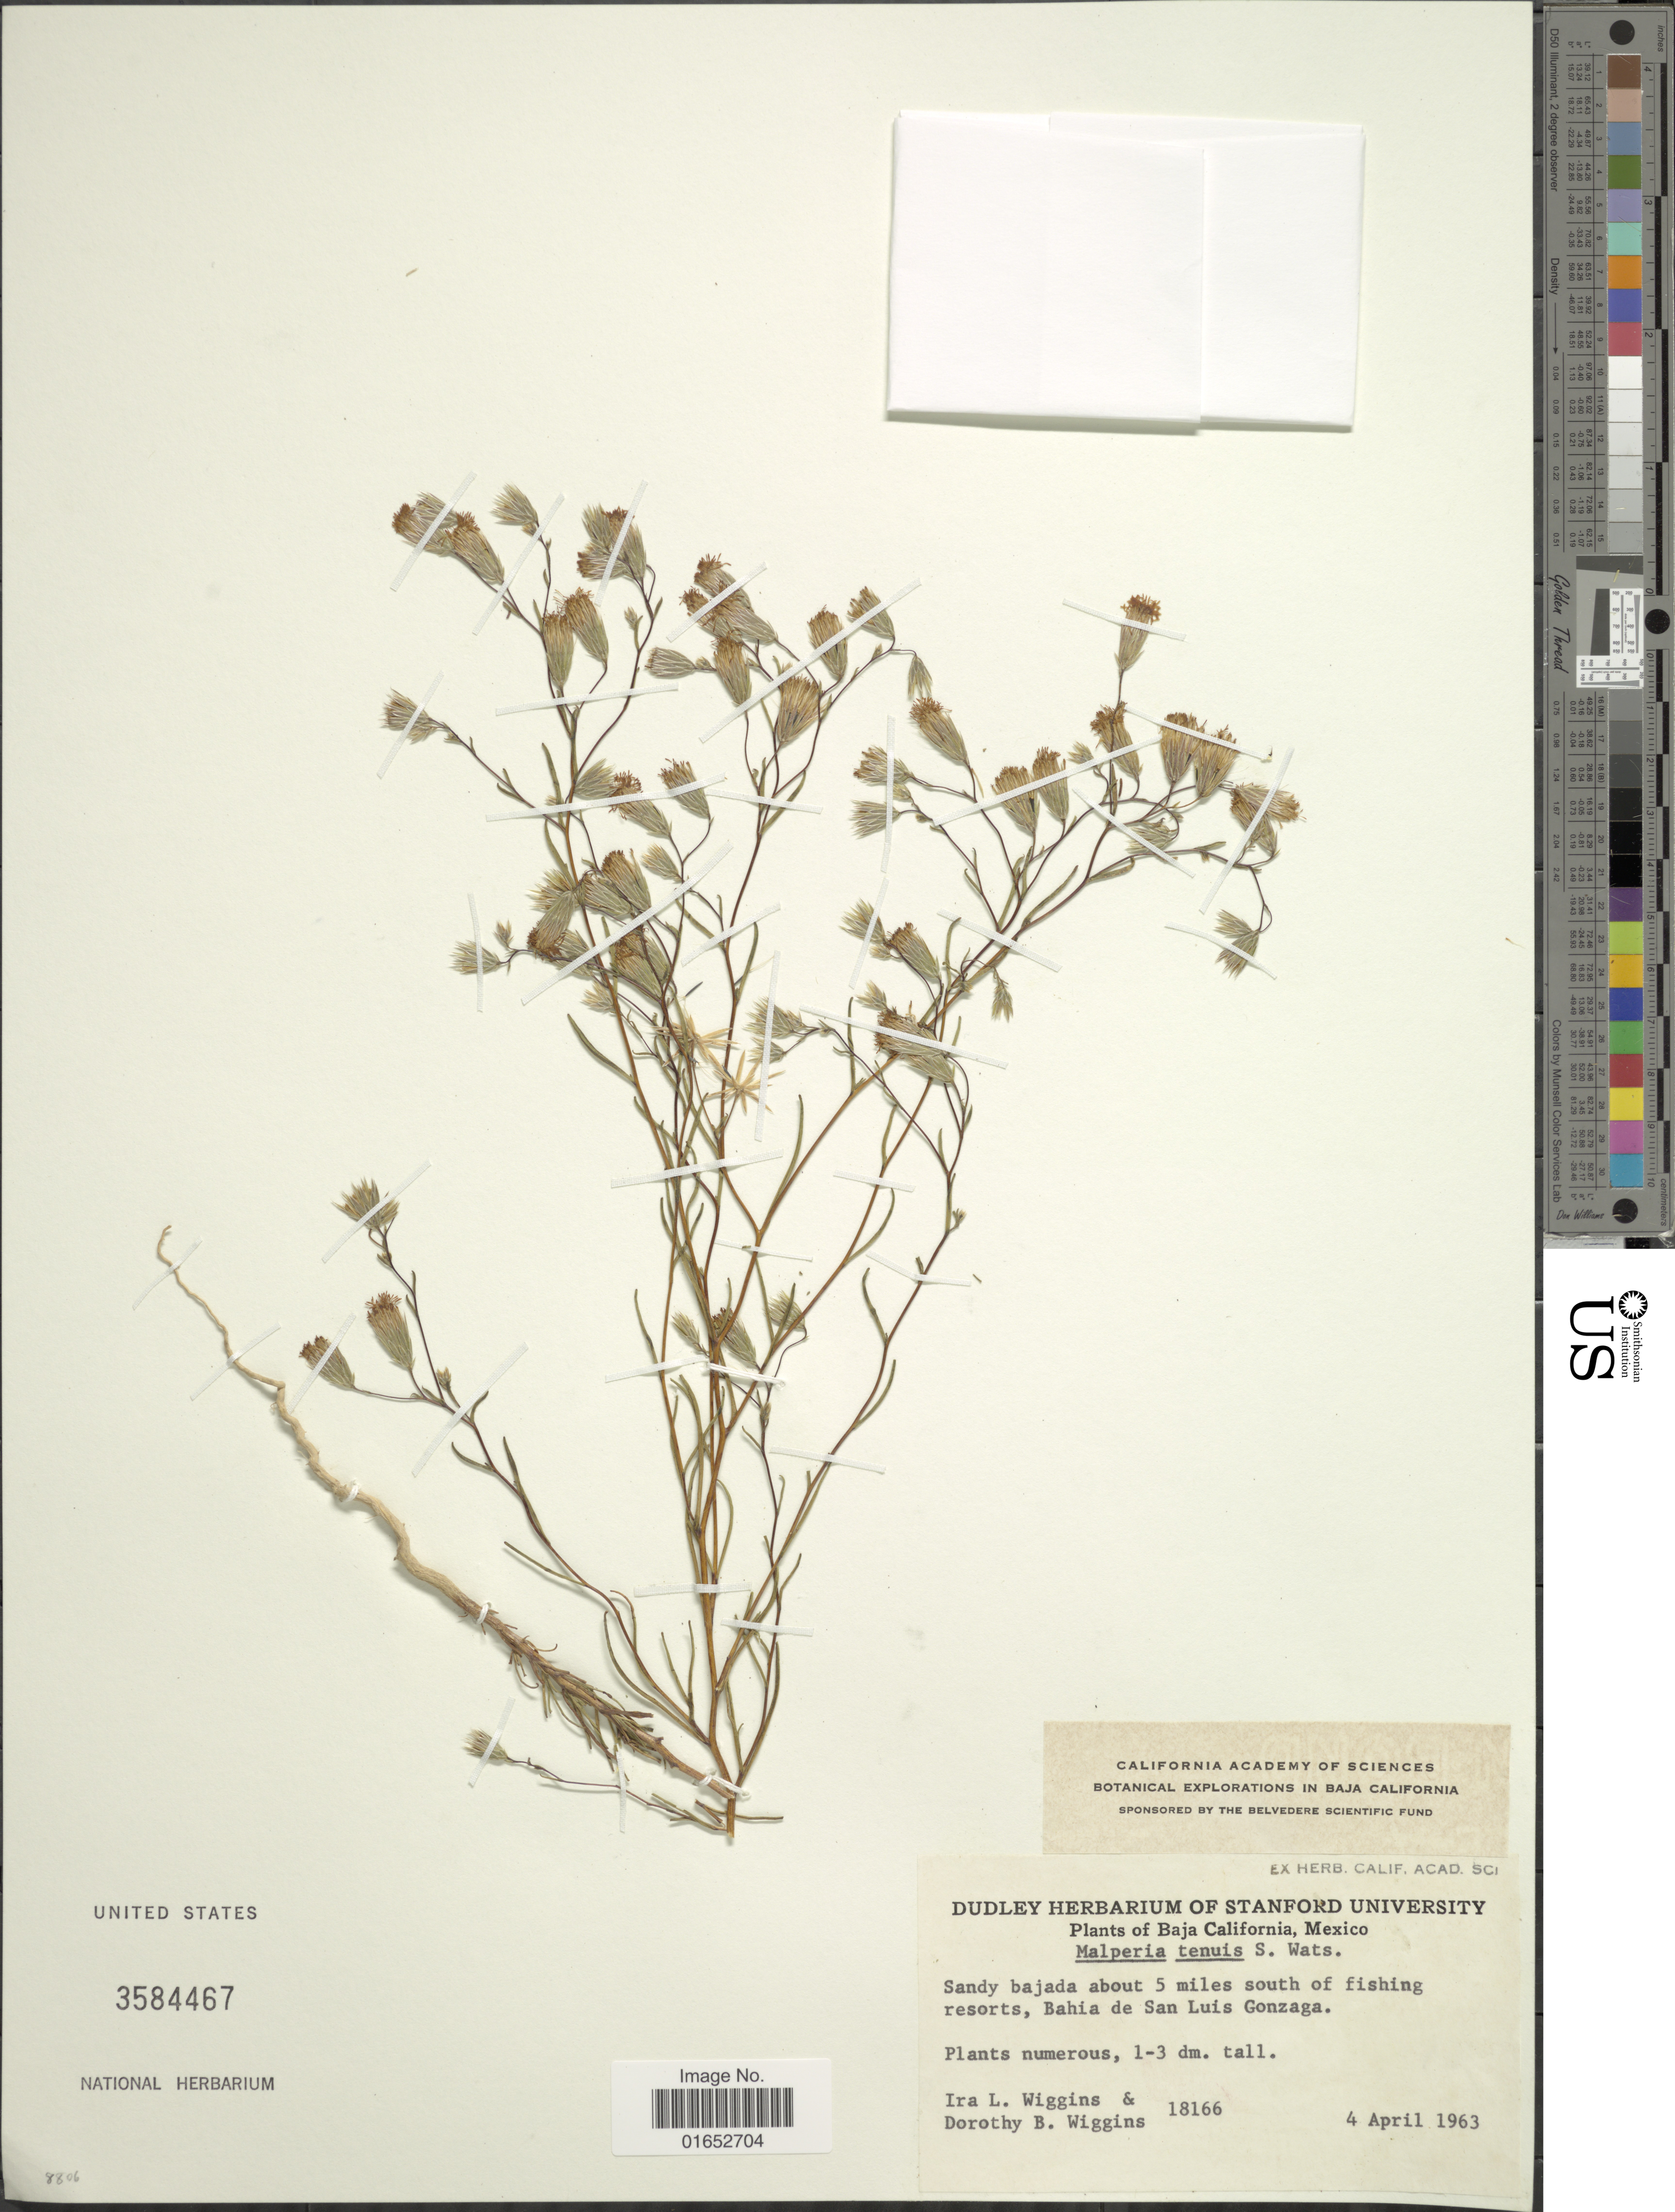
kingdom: Plantae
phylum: Tracheophyta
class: Magnoliopsida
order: Asterales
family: Asteraceae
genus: Malperia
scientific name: Malperia tenuis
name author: S. Watson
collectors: I. L. Wiggins & D. B. Wiggins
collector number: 18166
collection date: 1963-04-04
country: Mexico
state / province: Baja California Sur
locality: Andy bajada about 5 miles south of fishing resorts, Bahia de San Luis Gonzaga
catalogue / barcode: US 3584467